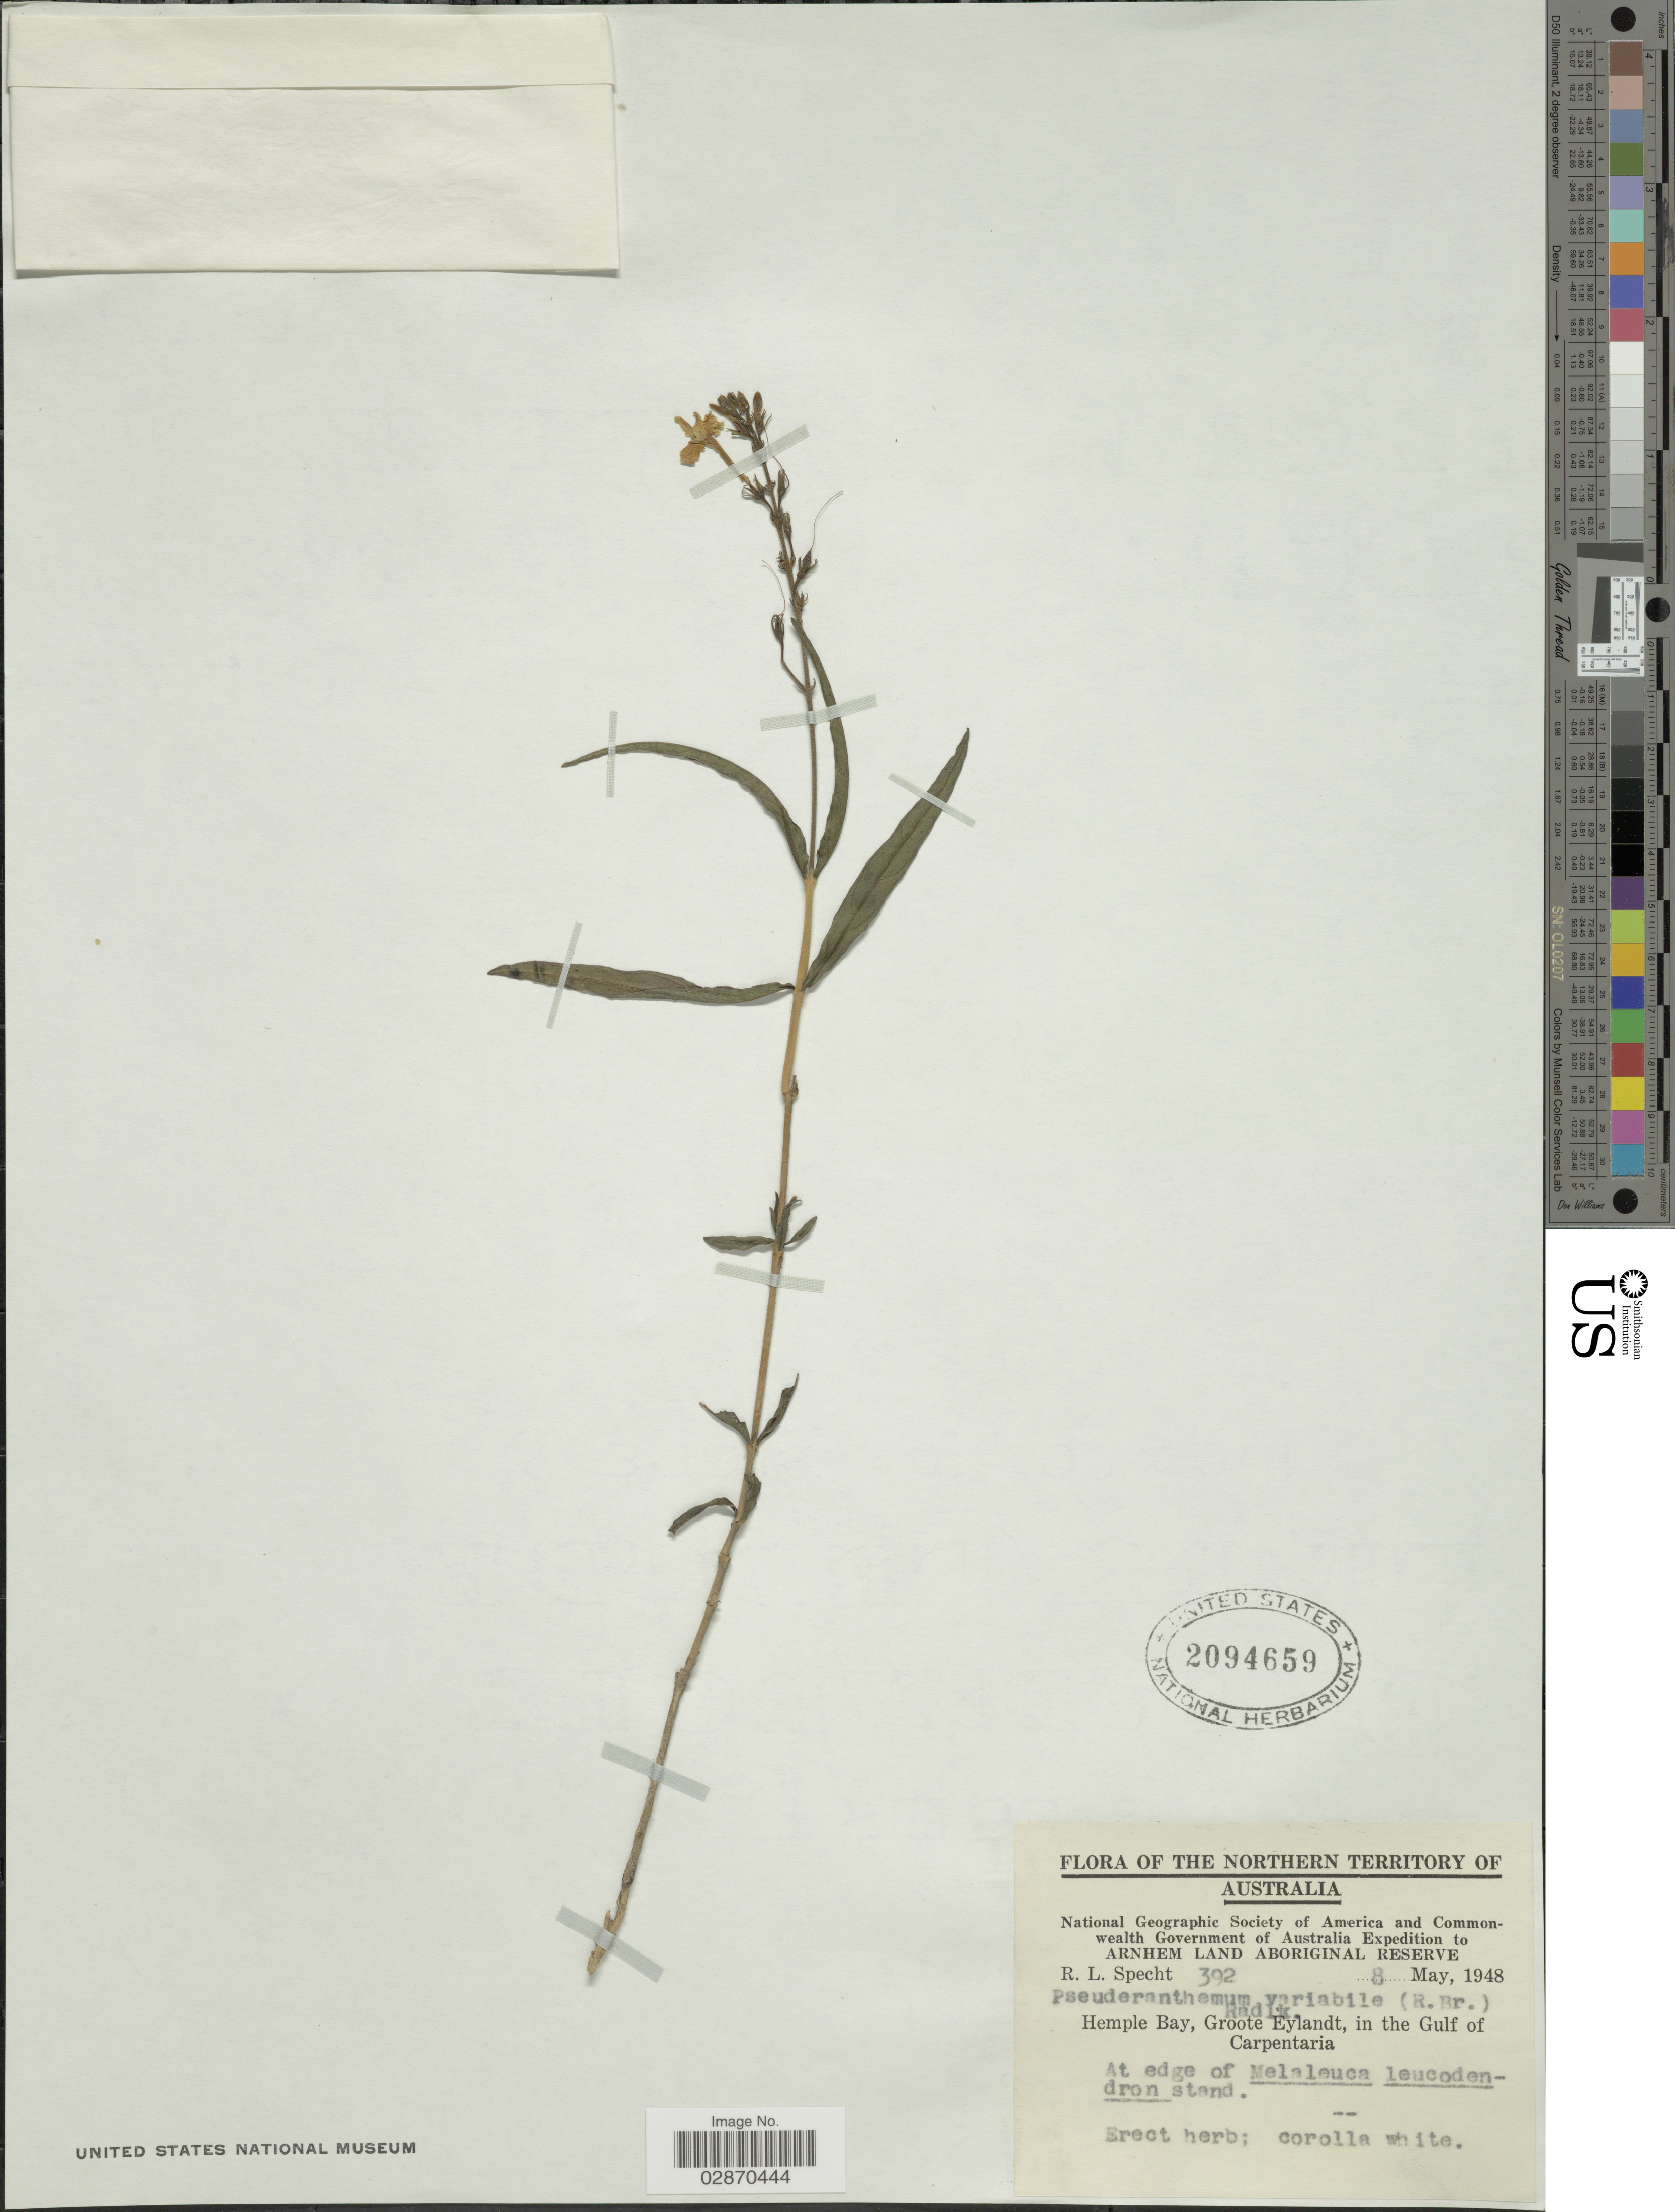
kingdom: Plantae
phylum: Tracheophyta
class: Magnoliopsida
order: Lamiales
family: Acanthaceae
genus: Pseuderanthemum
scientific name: Pseuderanthemum variabile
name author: (R. Br.) Radlk.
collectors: R. L. Specht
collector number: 392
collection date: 1948-05-08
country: Australia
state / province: Northern Territory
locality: Arnhem Land Aboriginal Reserve. Hemple Bay, Groote Eylandt, in the Gulf of Carpentaria.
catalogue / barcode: US 2094659